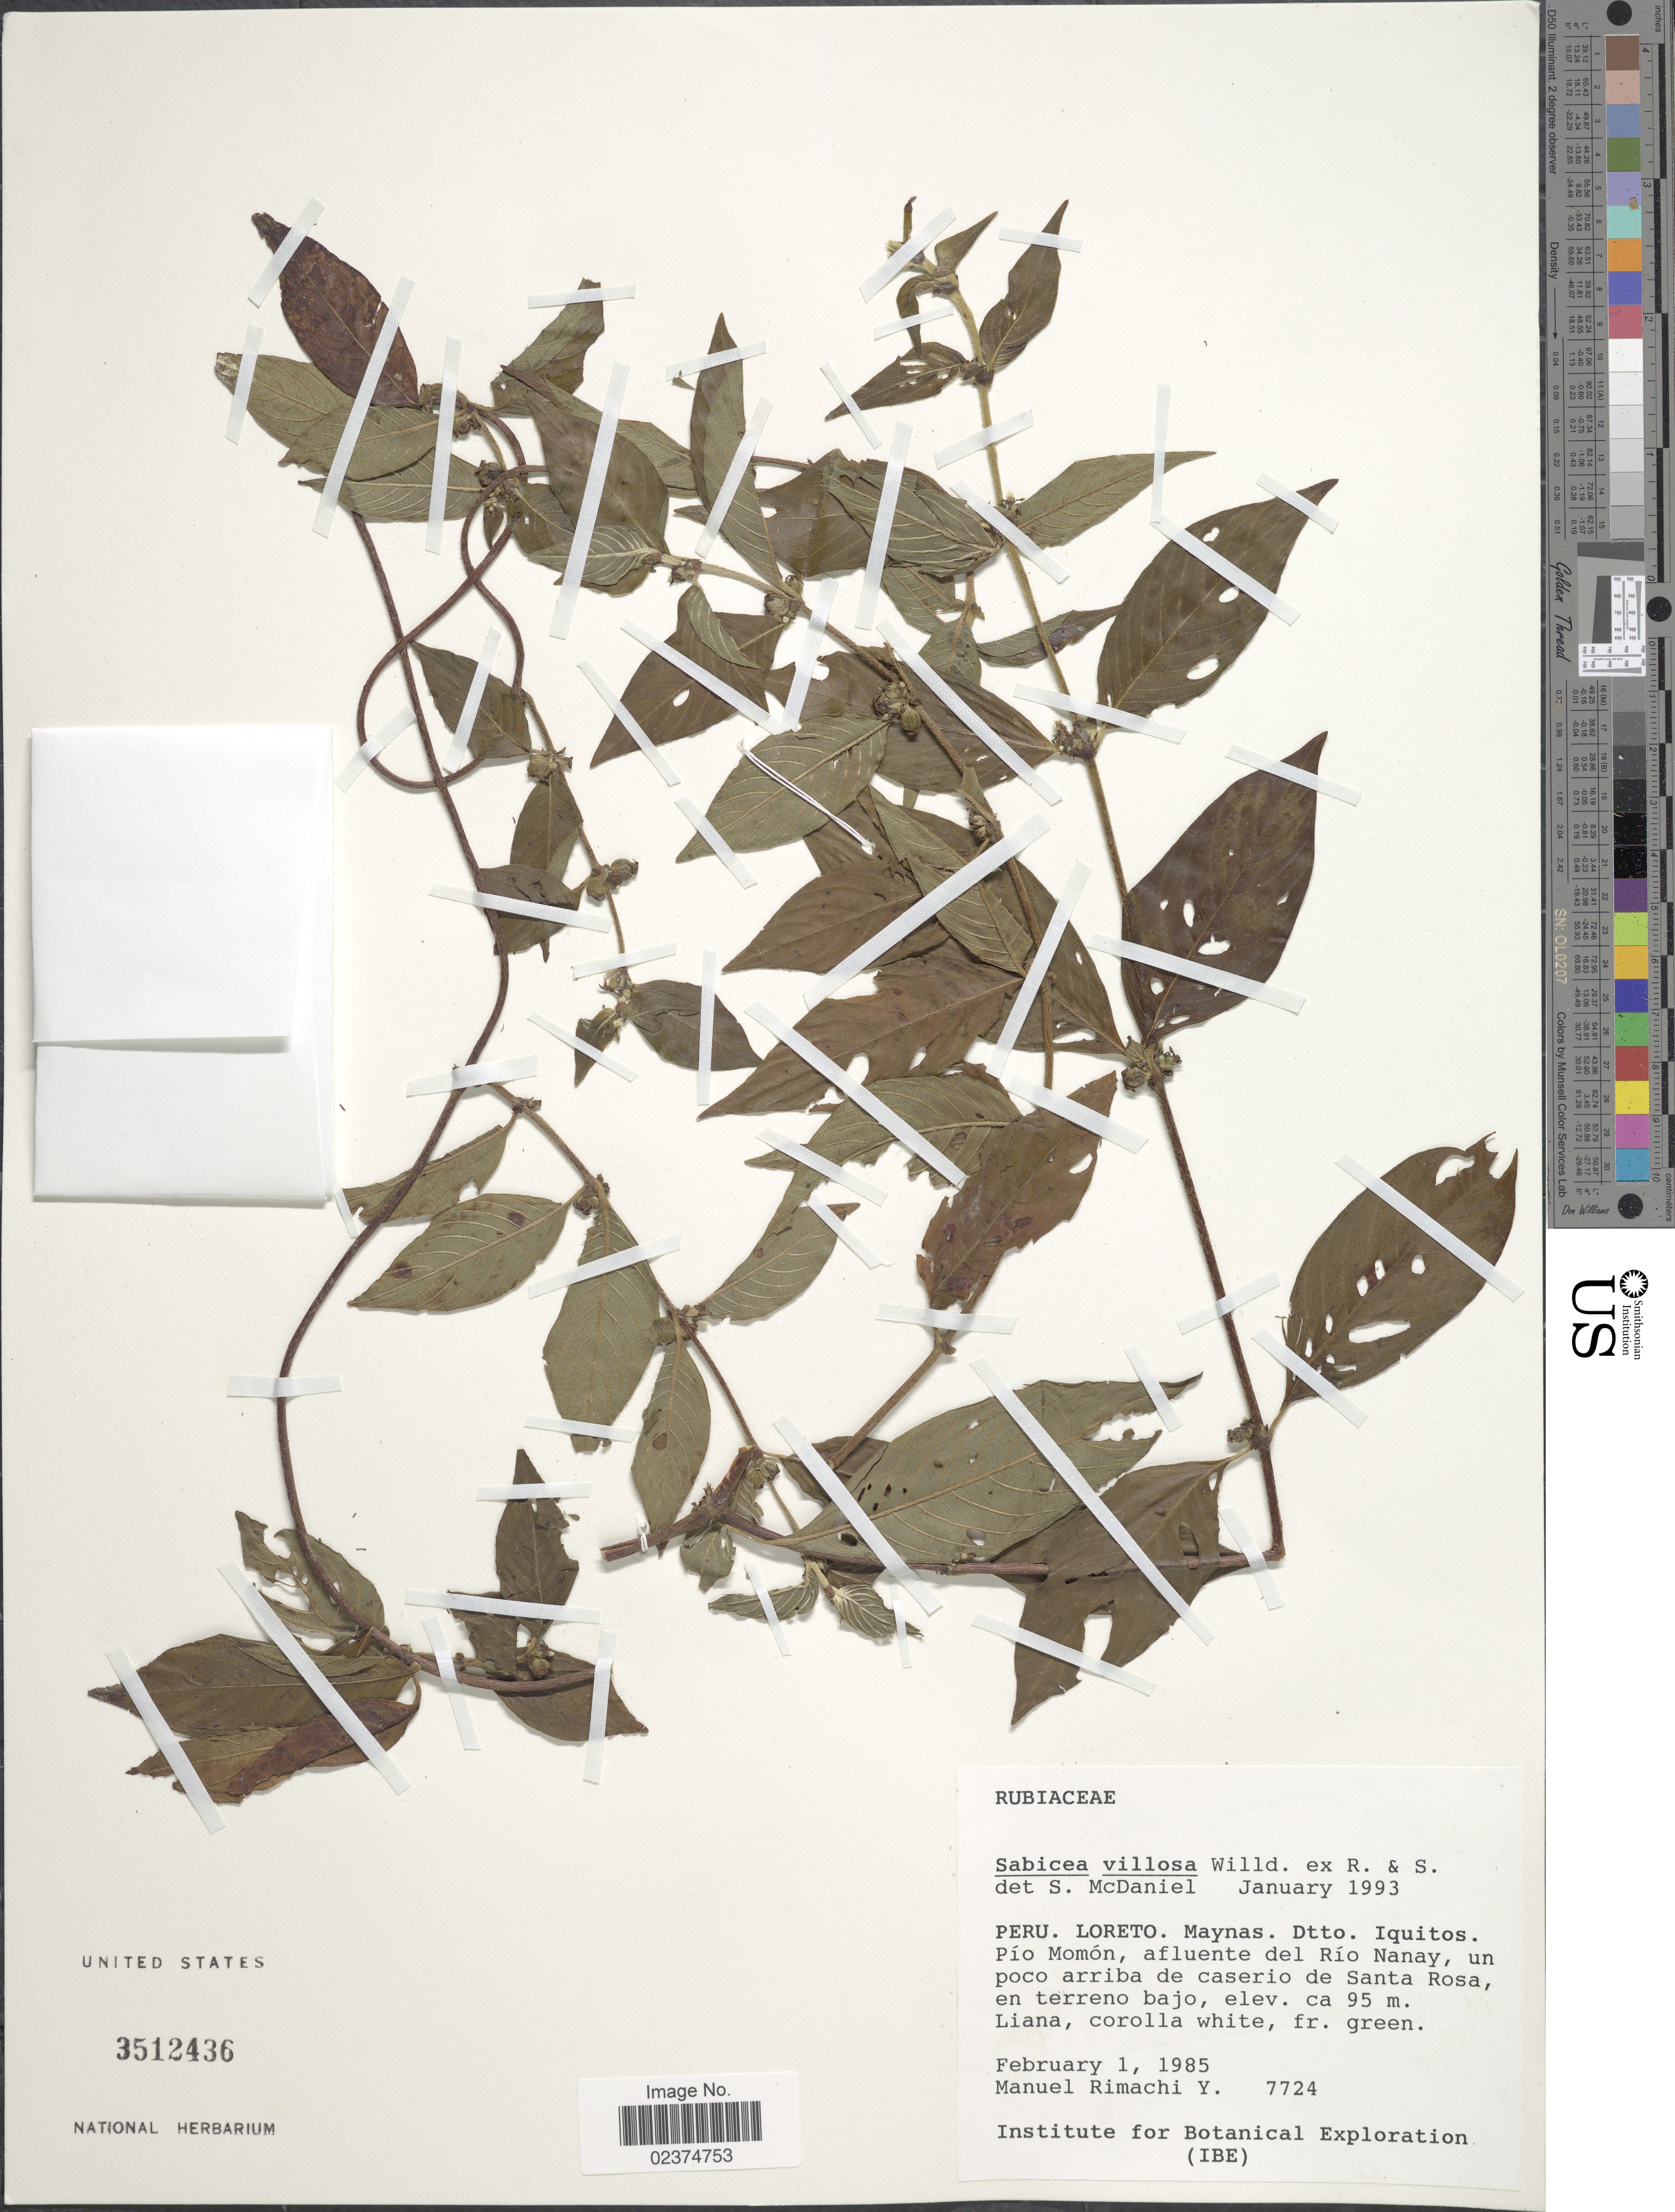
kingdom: Plantae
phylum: Tracheophyta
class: Magnoliopsida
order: Gentianales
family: Rubiaceae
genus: Sabicea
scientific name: Sabicea villosa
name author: Willd. ex Roem. & Schult.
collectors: M. Rimachi Y.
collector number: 7724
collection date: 1985-02-01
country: Peru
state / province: Loreto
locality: Maynas, Dtto. Iquitos, Pio Momon, afluente del Rio Nanay, un poco arriba de caserio de Santa Rosa, en terreno bajo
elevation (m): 95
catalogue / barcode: US 3512436